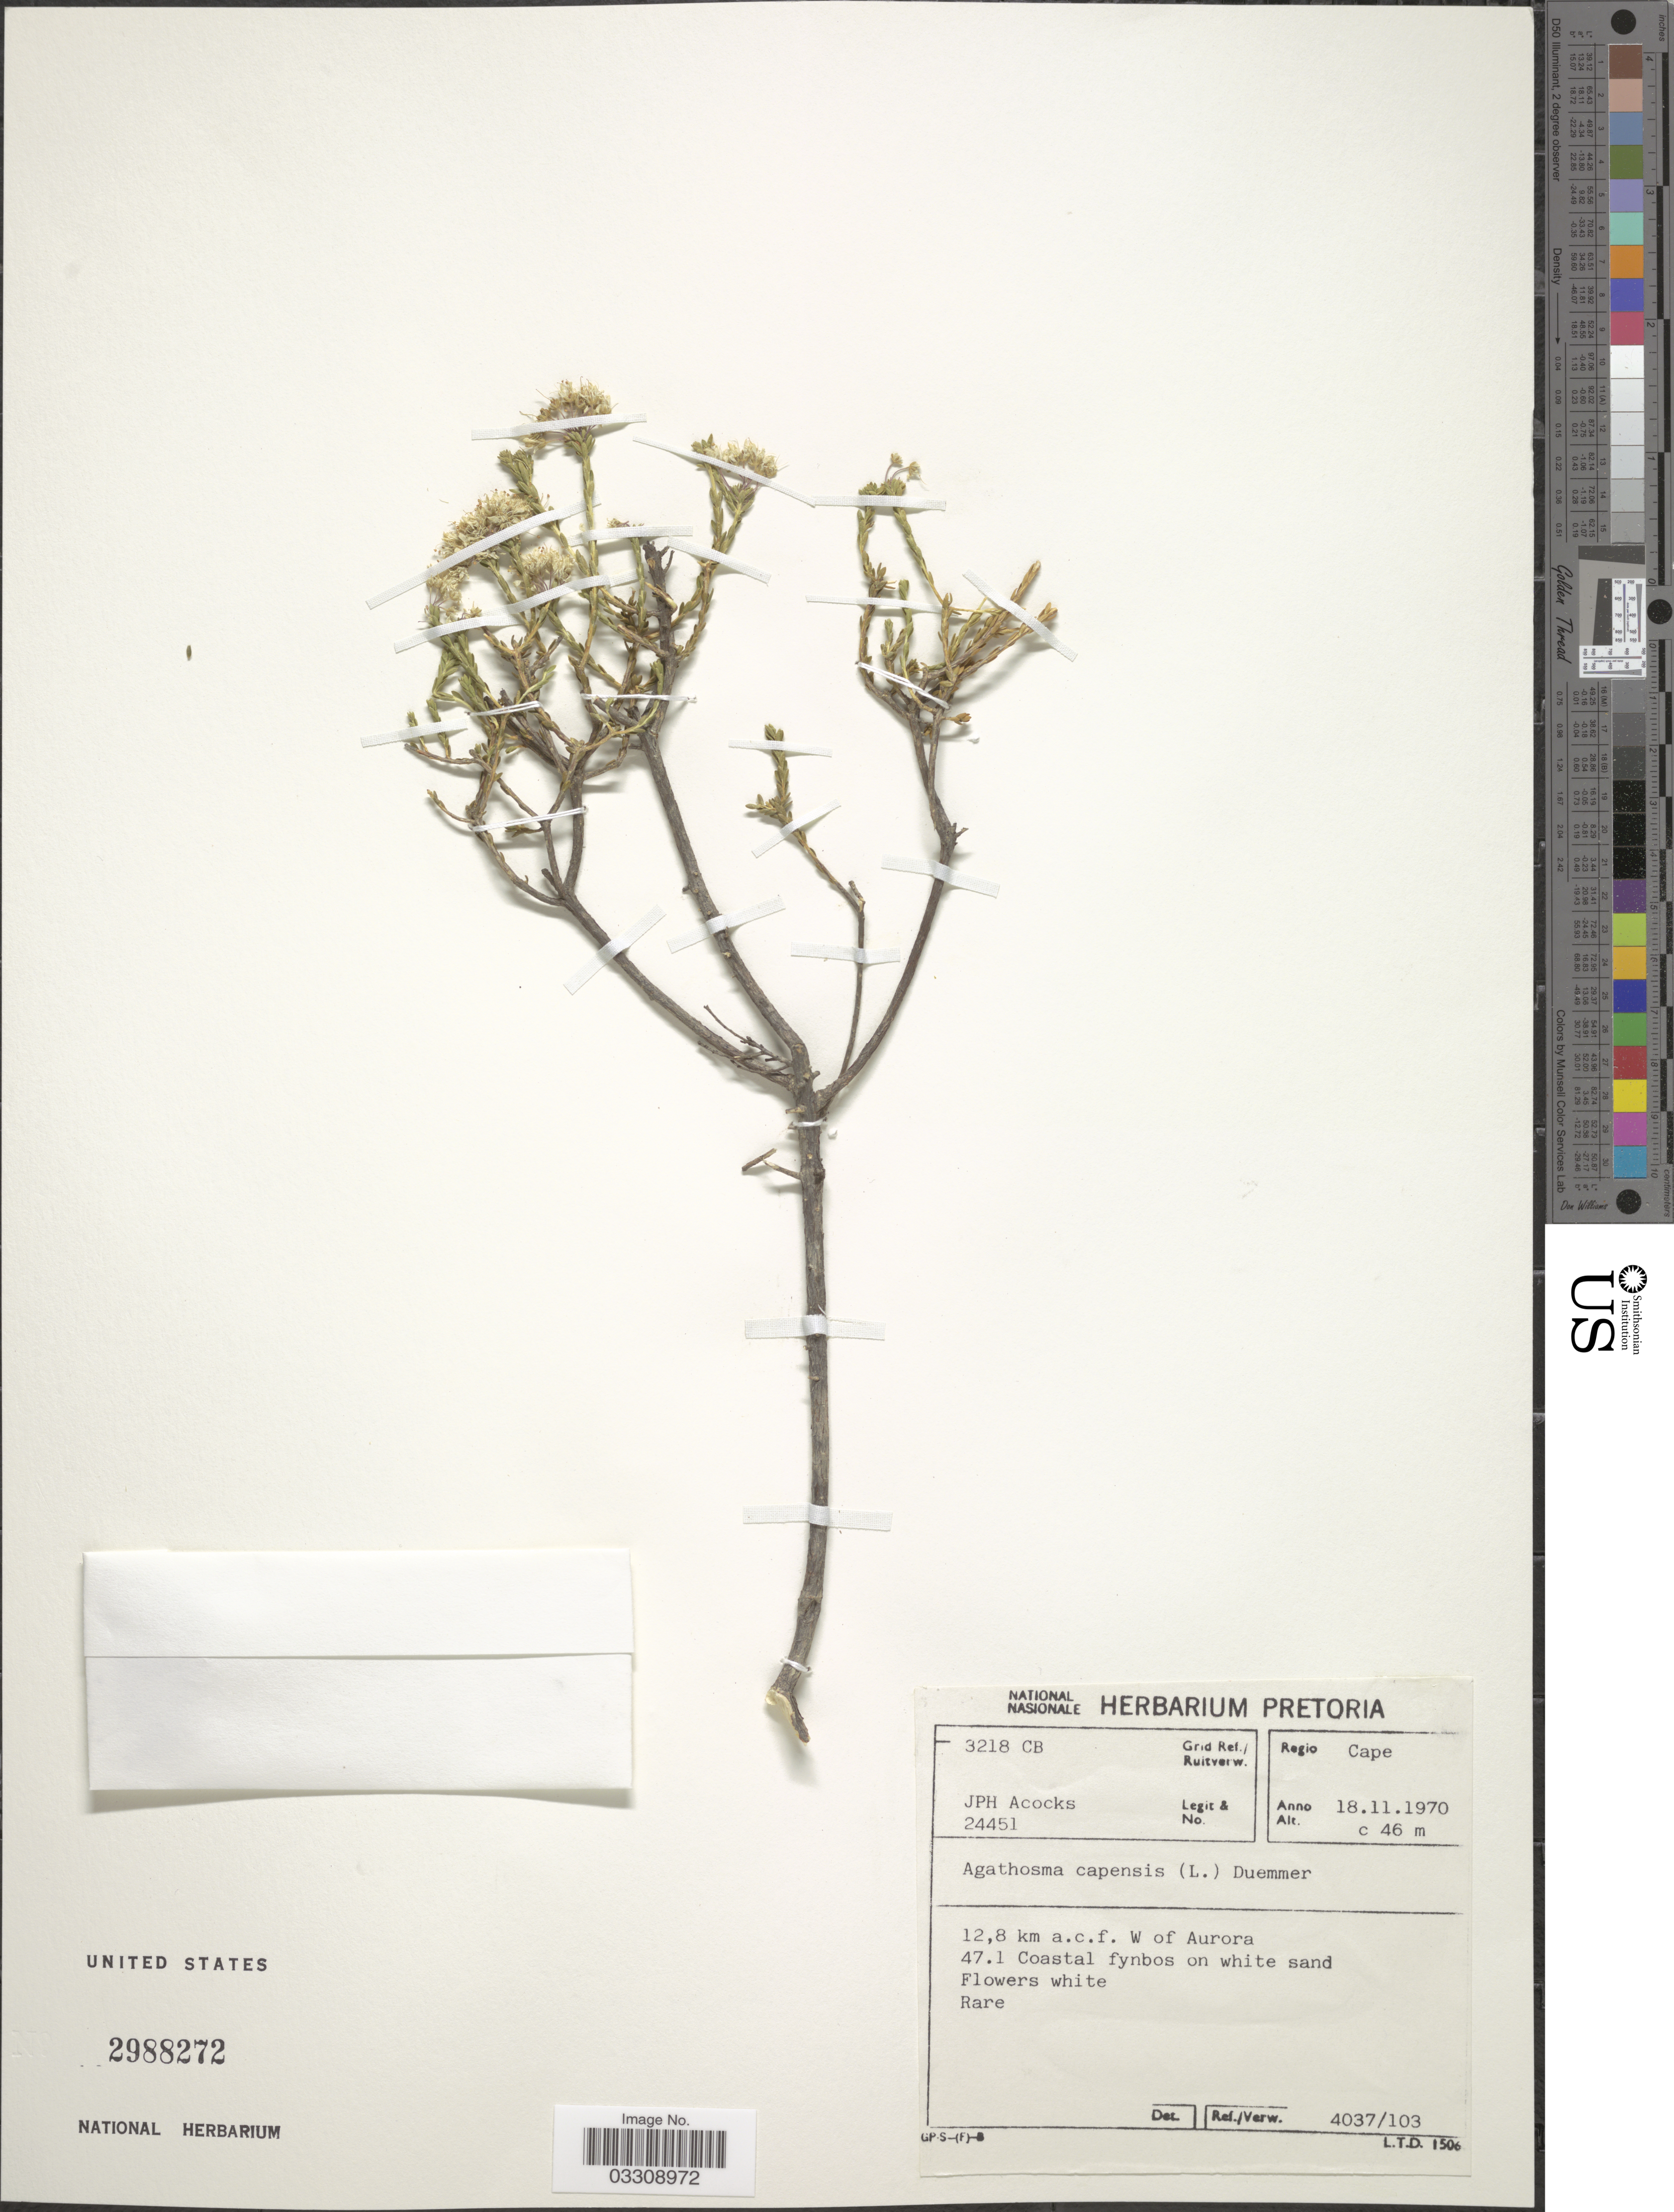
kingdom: Plantae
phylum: Tracheophyta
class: Magnoliopsida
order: Sapindales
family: Rutaceae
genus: Agathosma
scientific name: Agathosma capensis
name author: (L.) Dümmer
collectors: J. P. Acocks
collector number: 24451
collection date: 1970-11-18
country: South Africa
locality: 3218 CB Grid Ref./ Ruitverw., Regio Cape, 12.8 km a.c.f. W of Aurora.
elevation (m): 46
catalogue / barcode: US 2988272